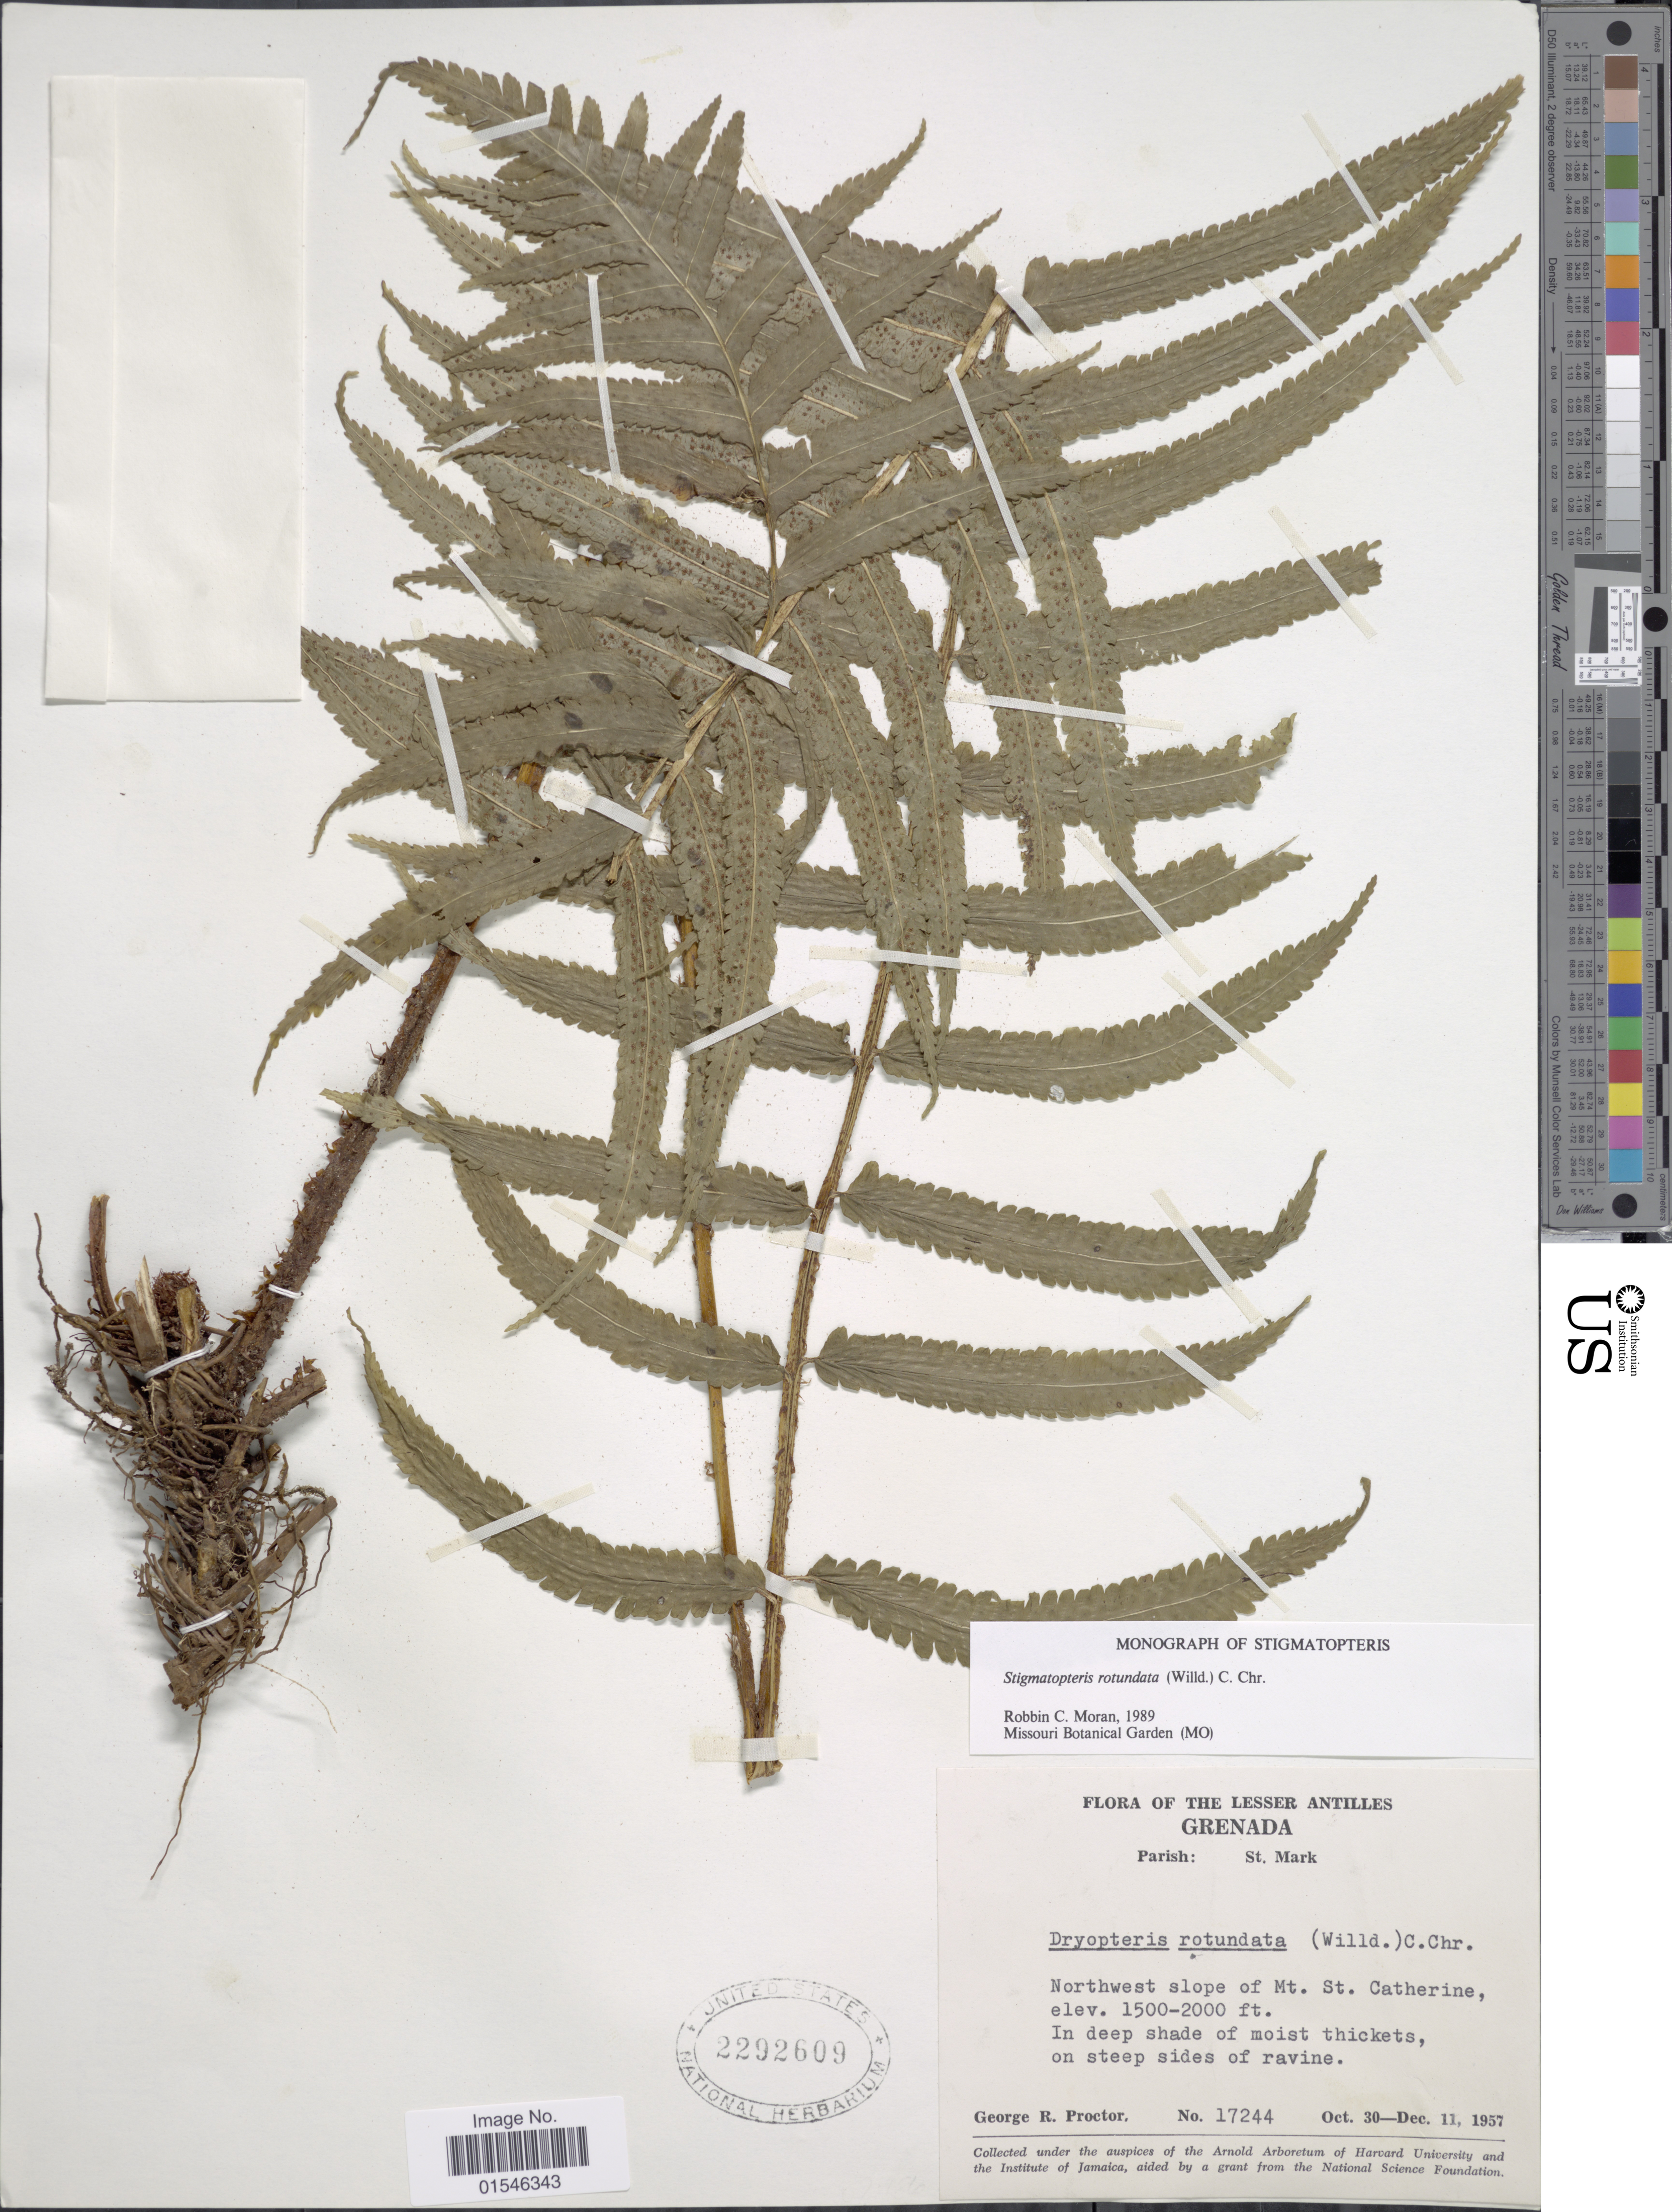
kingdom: Plantae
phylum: Tracheophyta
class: Polypodiopsida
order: Polypodiales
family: Dryopteridaceae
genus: Stigmatopteris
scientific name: Stigmatopteris rotundata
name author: (Willd.) C. Chr.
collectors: G. R. Proctor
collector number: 17244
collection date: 1957-10-30/1957-12-11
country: Grenada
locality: The Lesser Antilles, Parish: St Mark, Northwest slope of Mt. St Catherine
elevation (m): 457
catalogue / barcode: US 2292609